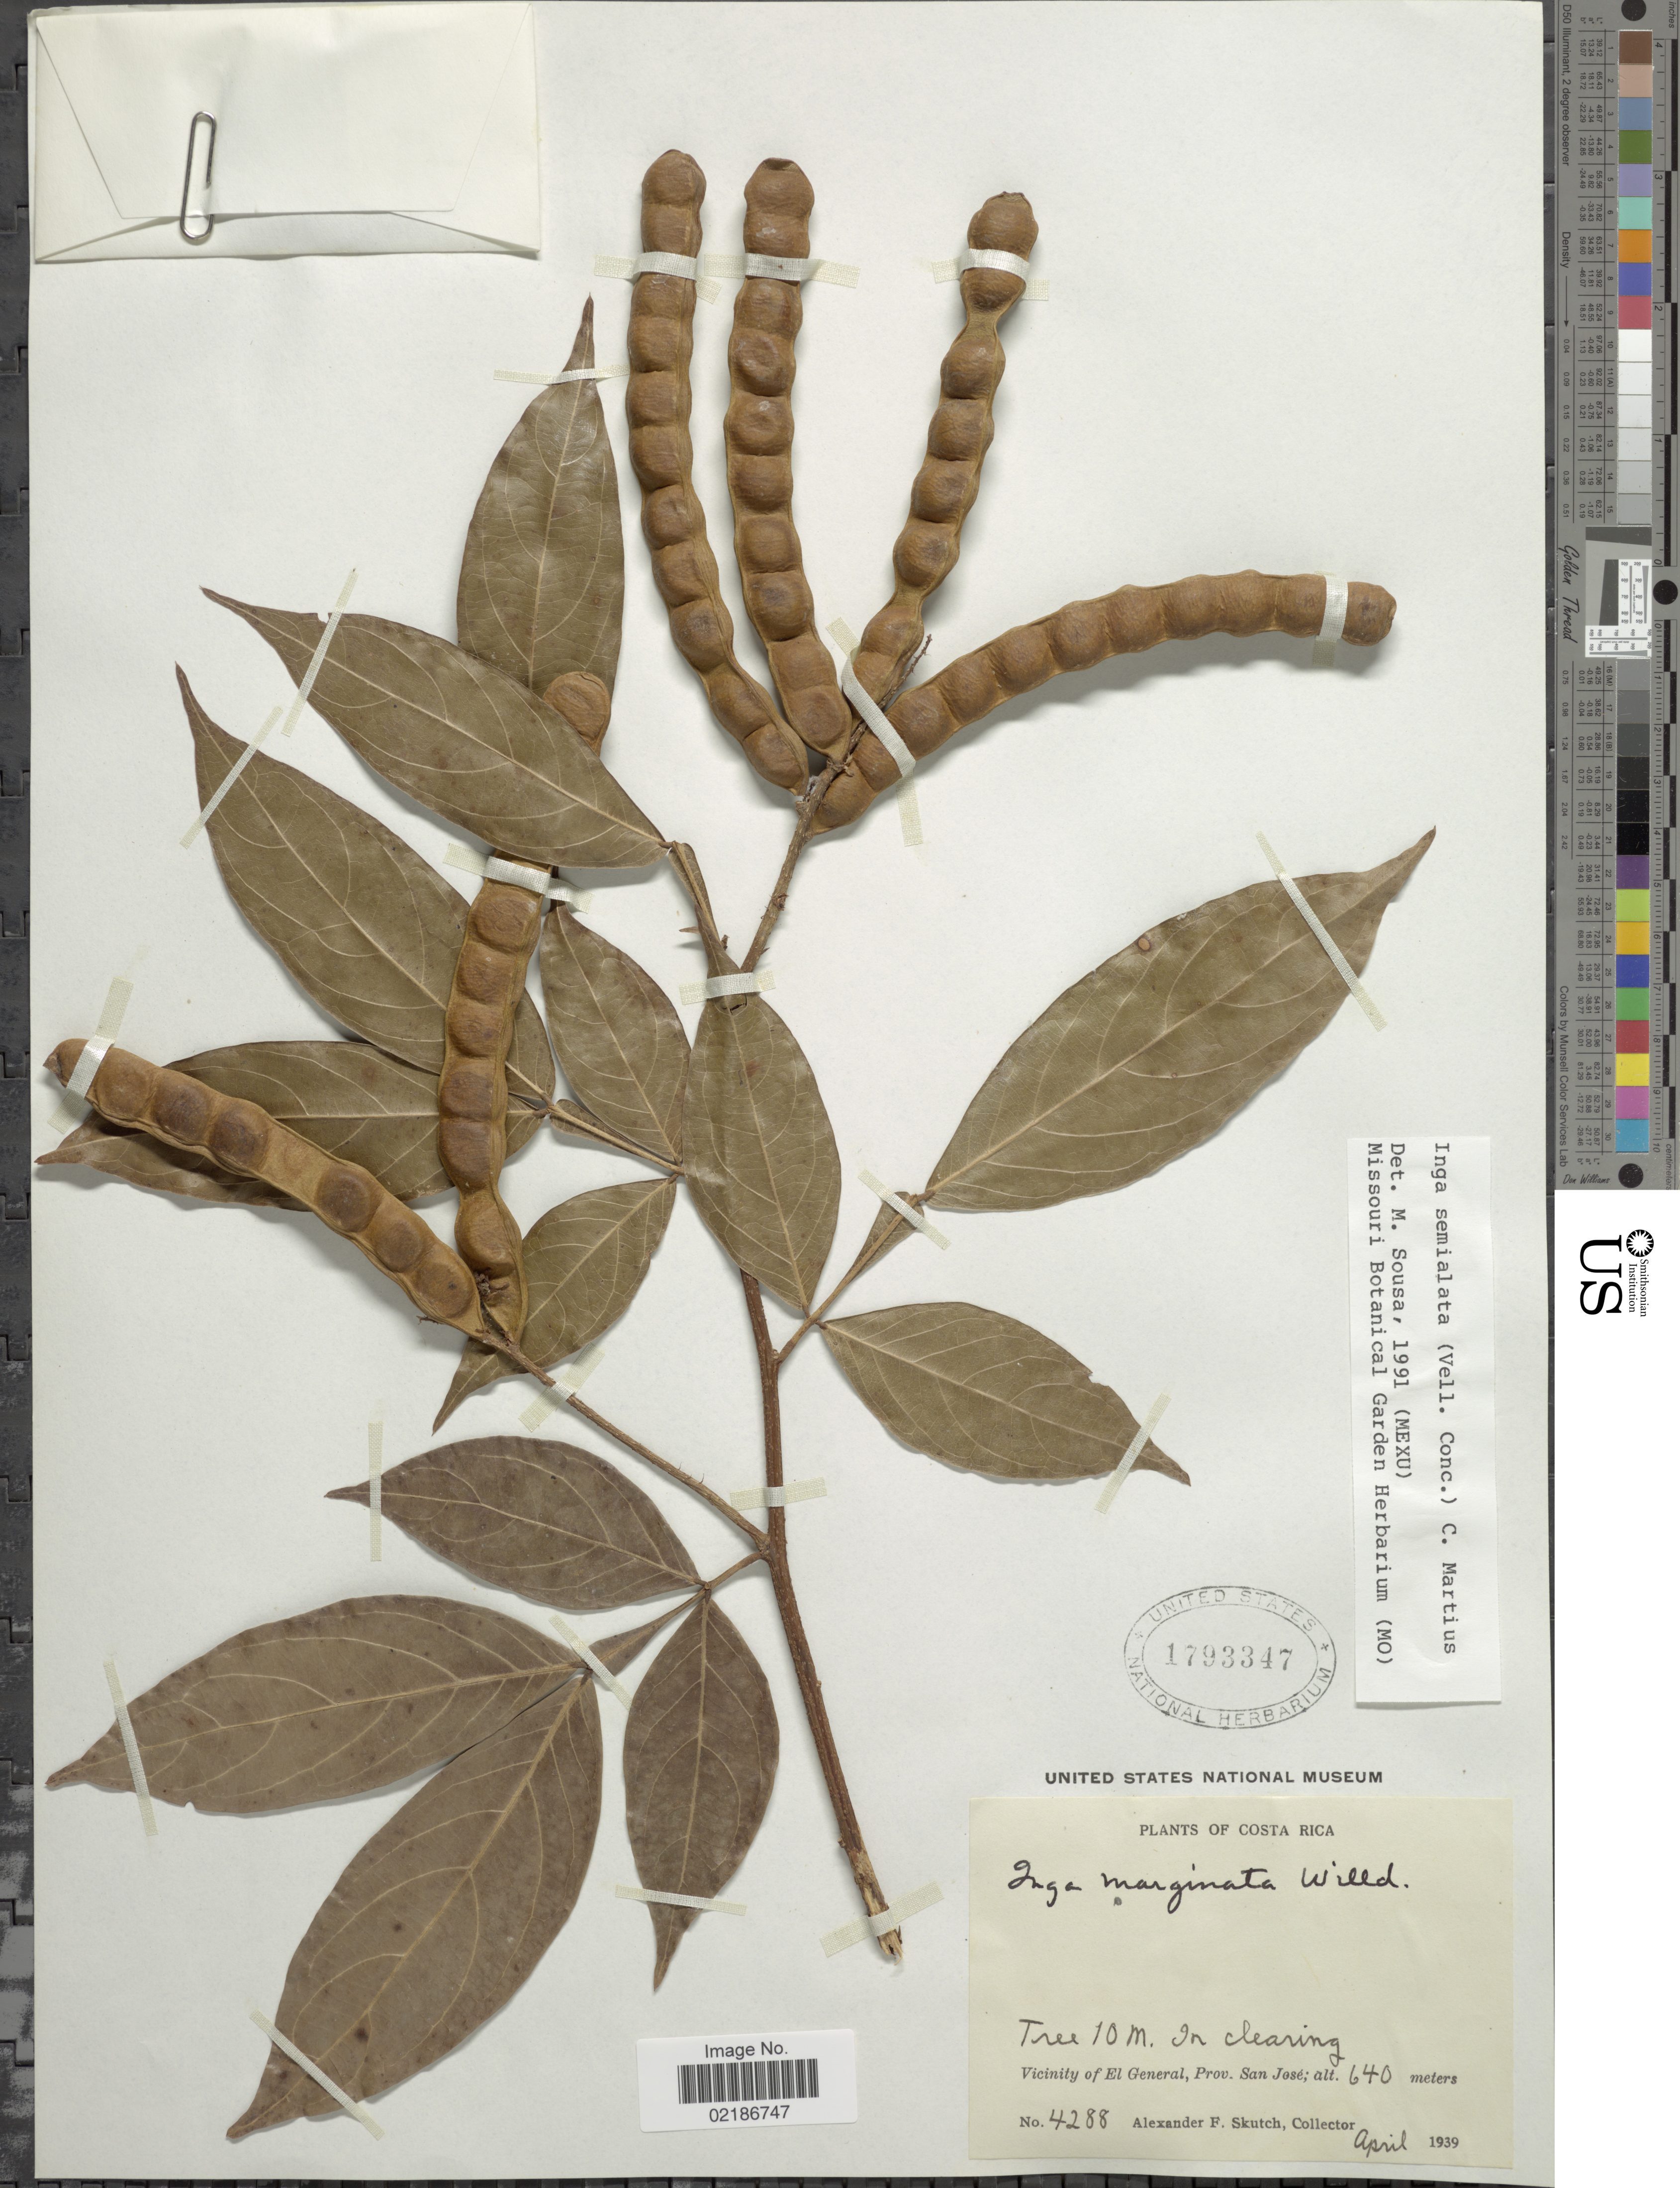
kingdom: Plantae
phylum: Tracheophyta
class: Magnoliopsida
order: Fabales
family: Fabaceae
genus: Inga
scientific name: Inga marginata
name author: Willd.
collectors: A. F. Skutch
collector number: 4288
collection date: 1939-04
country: Costa Rica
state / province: San José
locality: Vicinity of El General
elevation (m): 640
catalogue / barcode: US 1793347